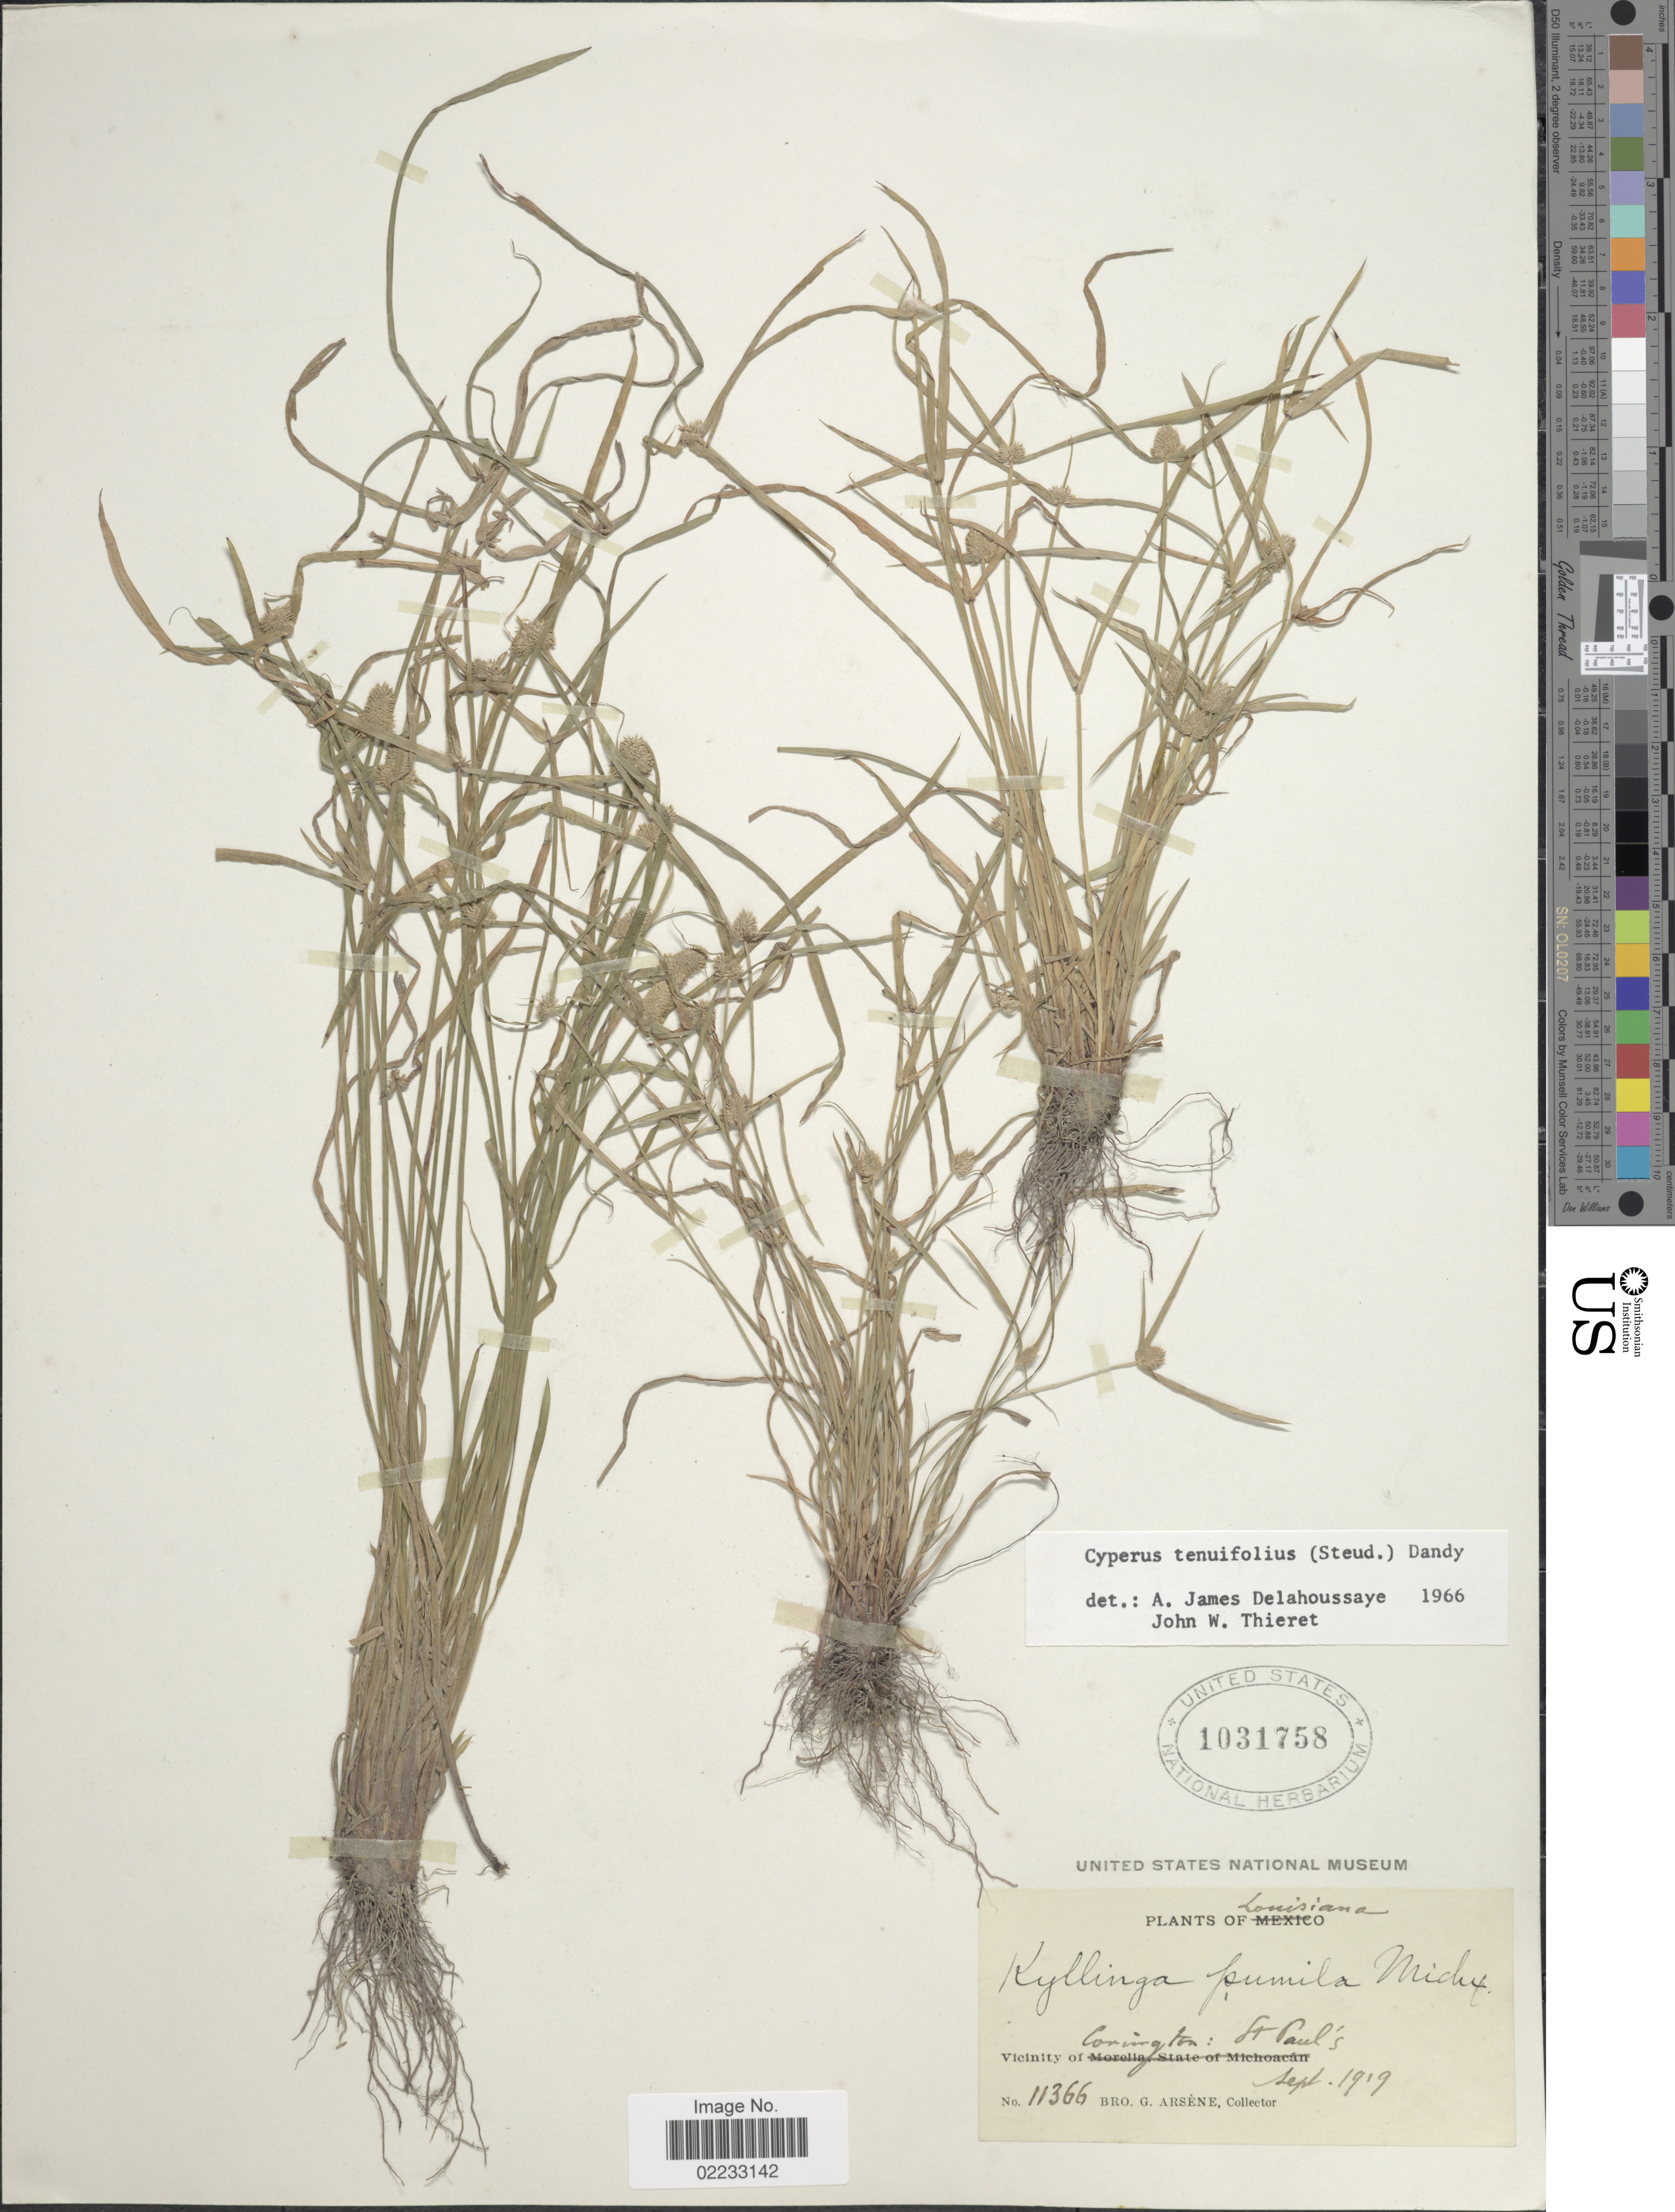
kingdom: Plantae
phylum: Tracheophyta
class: Liliopsida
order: Poales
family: Cyperaceae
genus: Cyperus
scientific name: Cyperus hortensis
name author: (Salzm. ex Steud.) Dorr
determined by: Strong, Mark T., (BOT), Smithsonian Institution - National Museum of Natural History (UNITED STATES)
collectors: Bro. G. Arsène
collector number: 11366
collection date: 1919-09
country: United States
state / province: Louisiana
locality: Vicinity of Covington: St. Paul's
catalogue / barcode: US 1031758